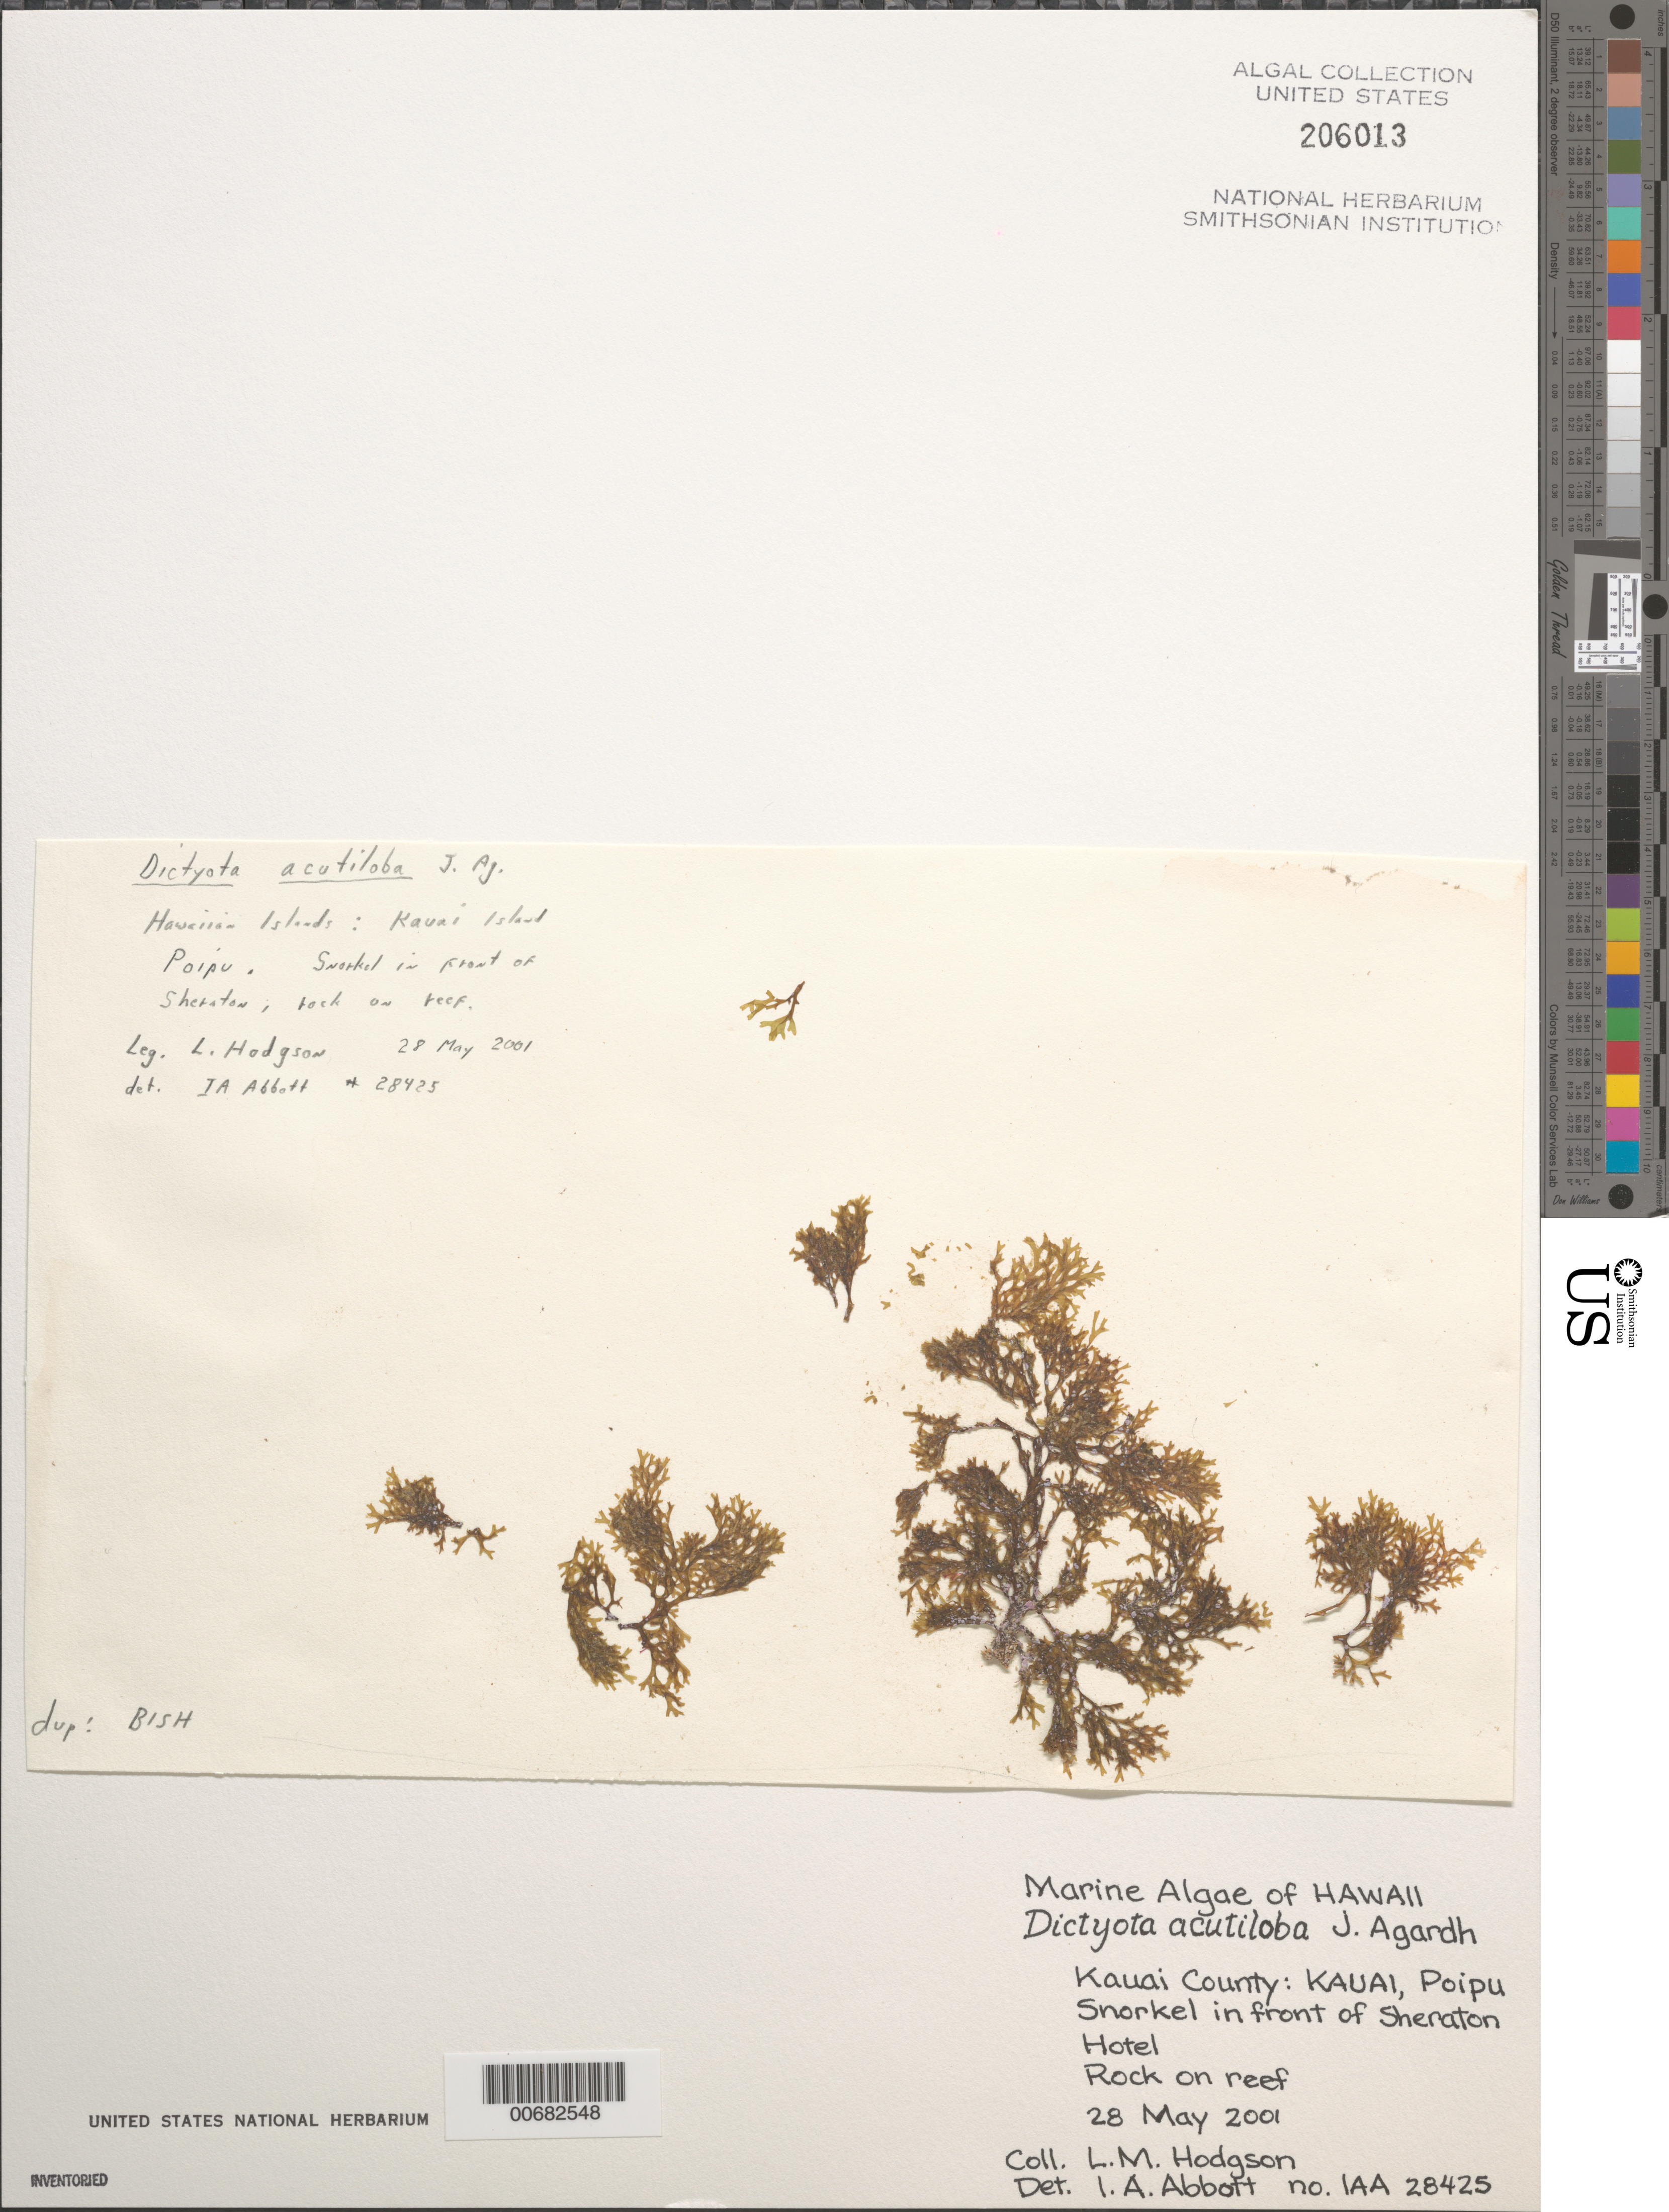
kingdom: Chromista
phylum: Ochrophyta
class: Phaeophyceae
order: Dictyotales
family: Dictyotaceae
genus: Dictyota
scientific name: Dictyota acutiloba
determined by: Abbott, Isabella A.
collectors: L. M. Hodgson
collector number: IAA 28425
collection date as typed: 28 May 2001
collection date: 2001-05-28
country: United States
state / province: Hawaii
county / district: Kauai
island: Kaua'i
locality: Poipu, in front of Sheraton Hotel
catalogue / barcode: US 206013